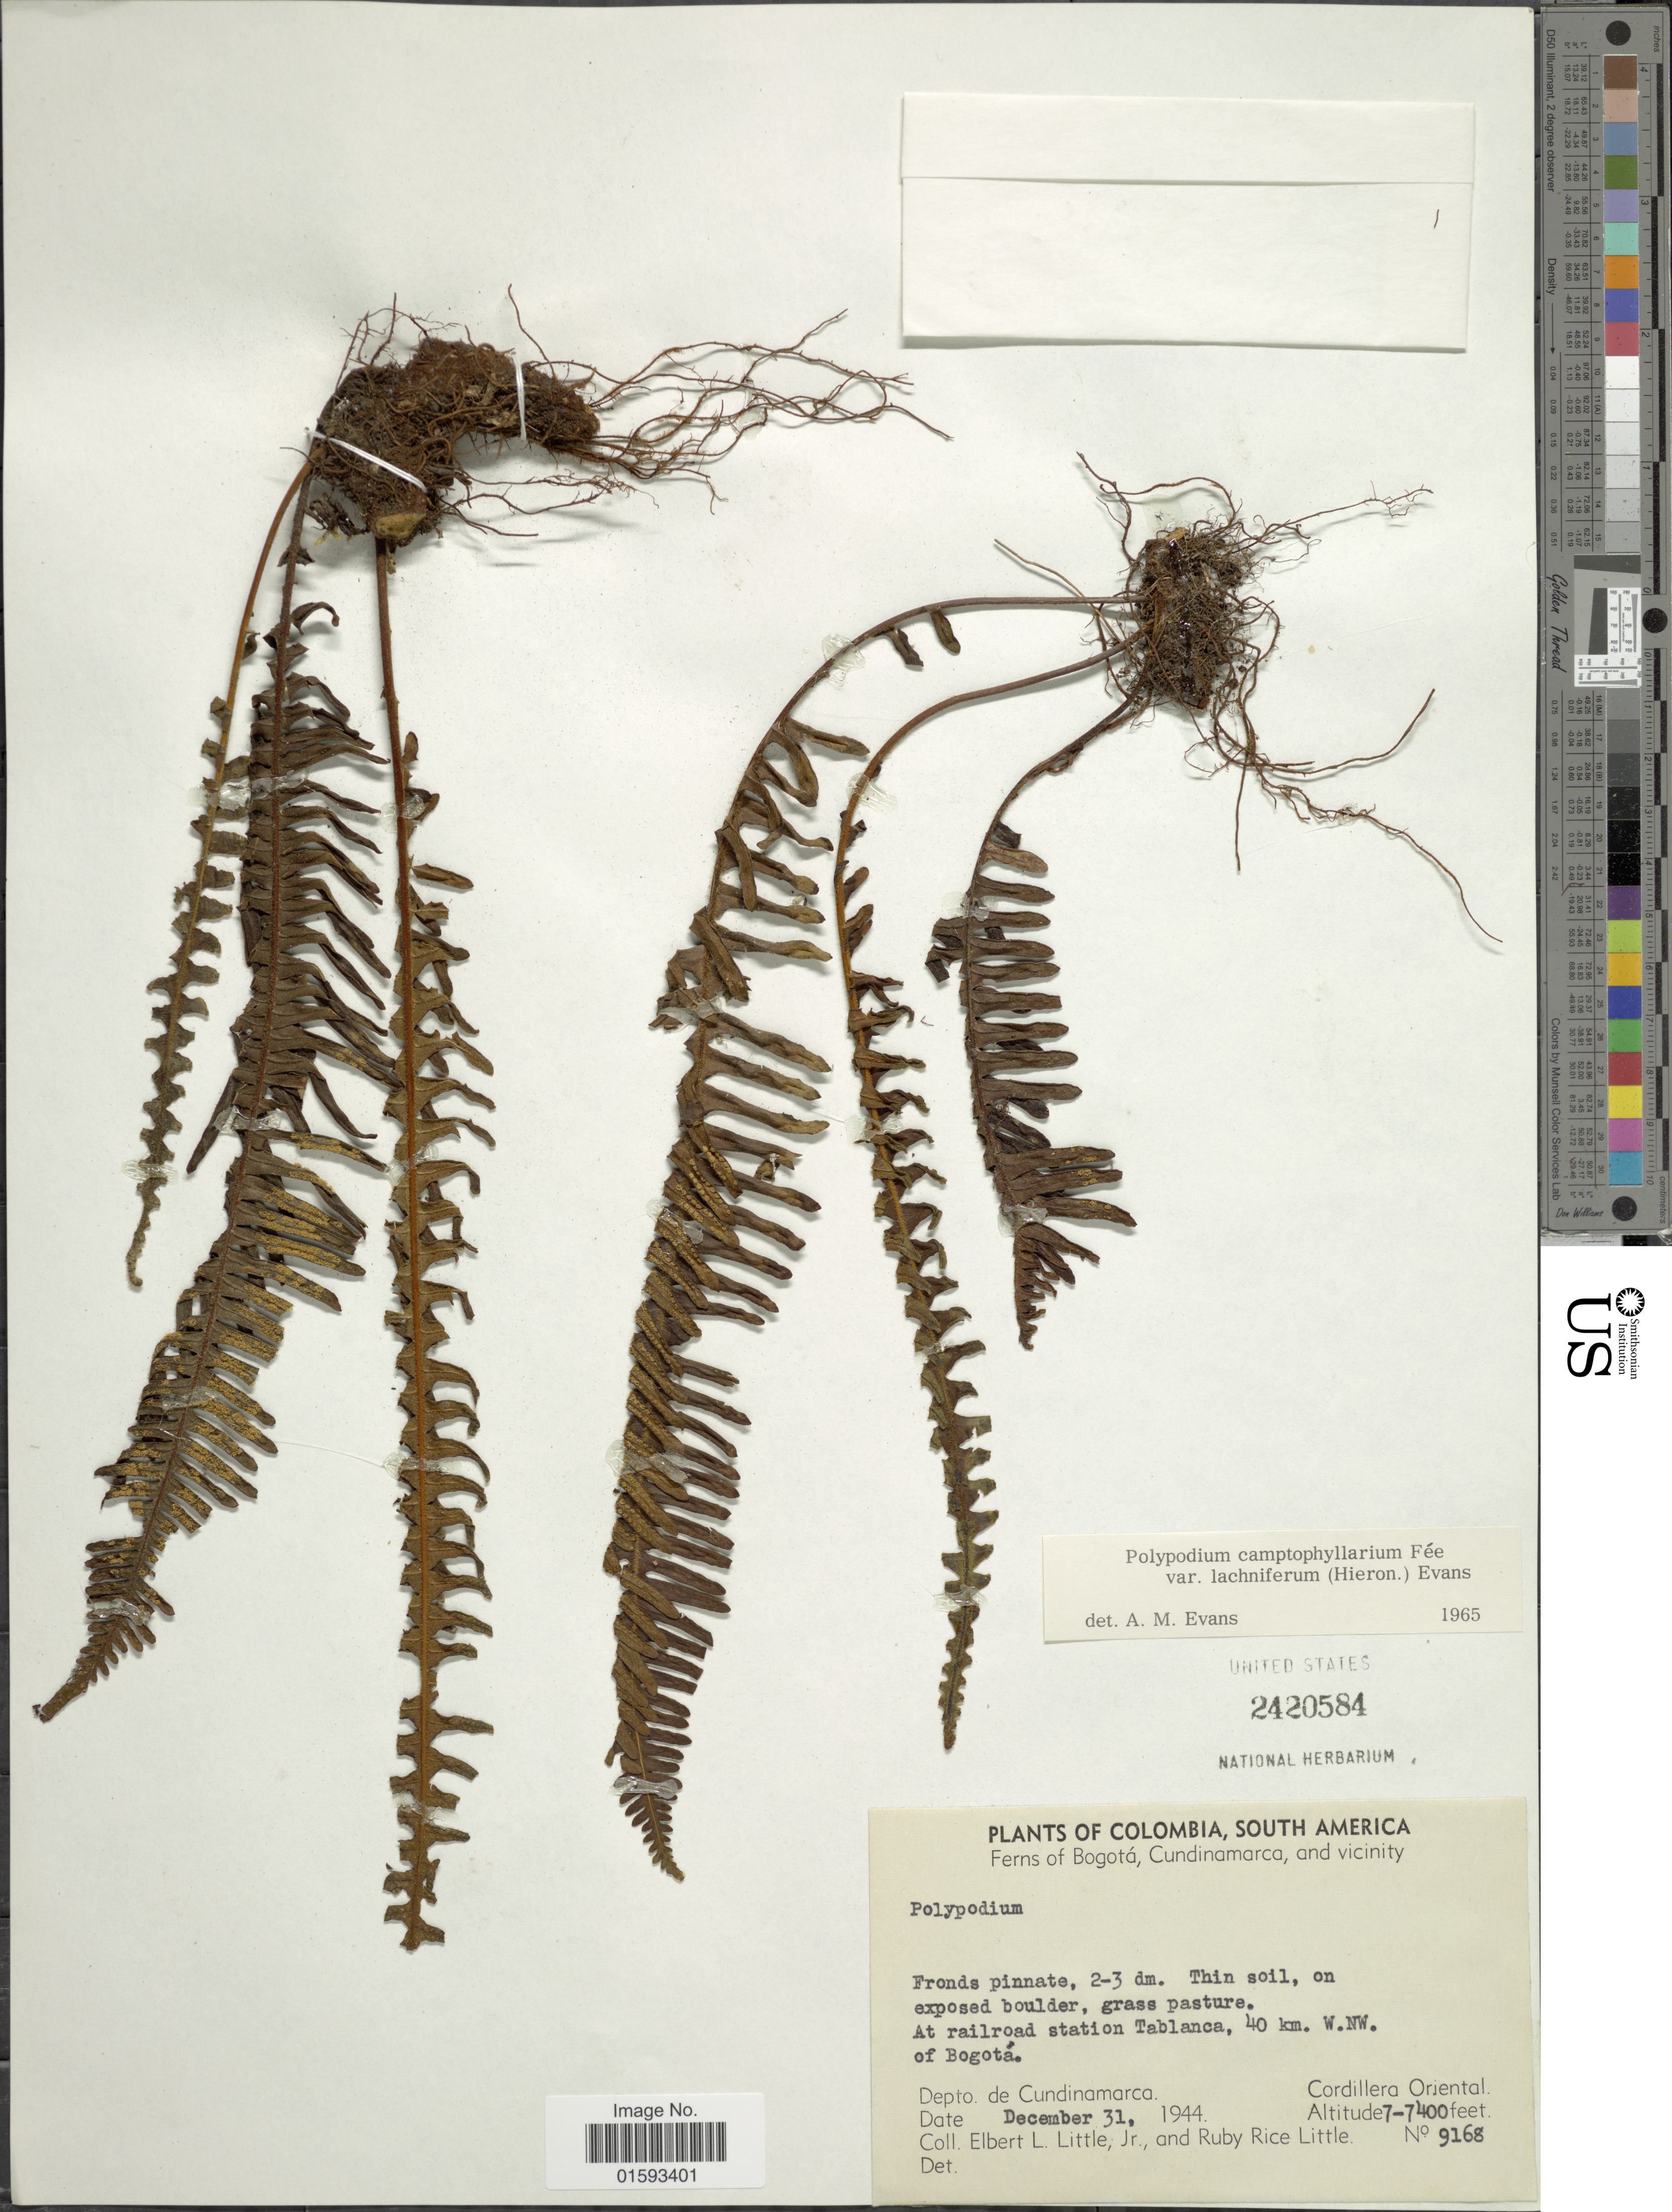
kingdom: Plantae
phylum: Tracheophyta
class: Polypodiopsida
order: Polypodiales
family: Polypodiaceae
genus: Pecluma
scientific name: Pecluma camptophyllaria var. lachnifera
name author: (Hieron.) Lellinger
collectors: E. L. Little & R. R. Little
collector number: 9168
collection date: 1944-12-31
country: Colombia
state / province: Cundinamarca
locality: Ferns of Bogota, Cudinamarca, and vicinity, At railroad station Tablanca, 40 km. W.NW. of Bogota, Cordillera Oriental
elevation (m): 2134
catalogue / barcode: US 2420584